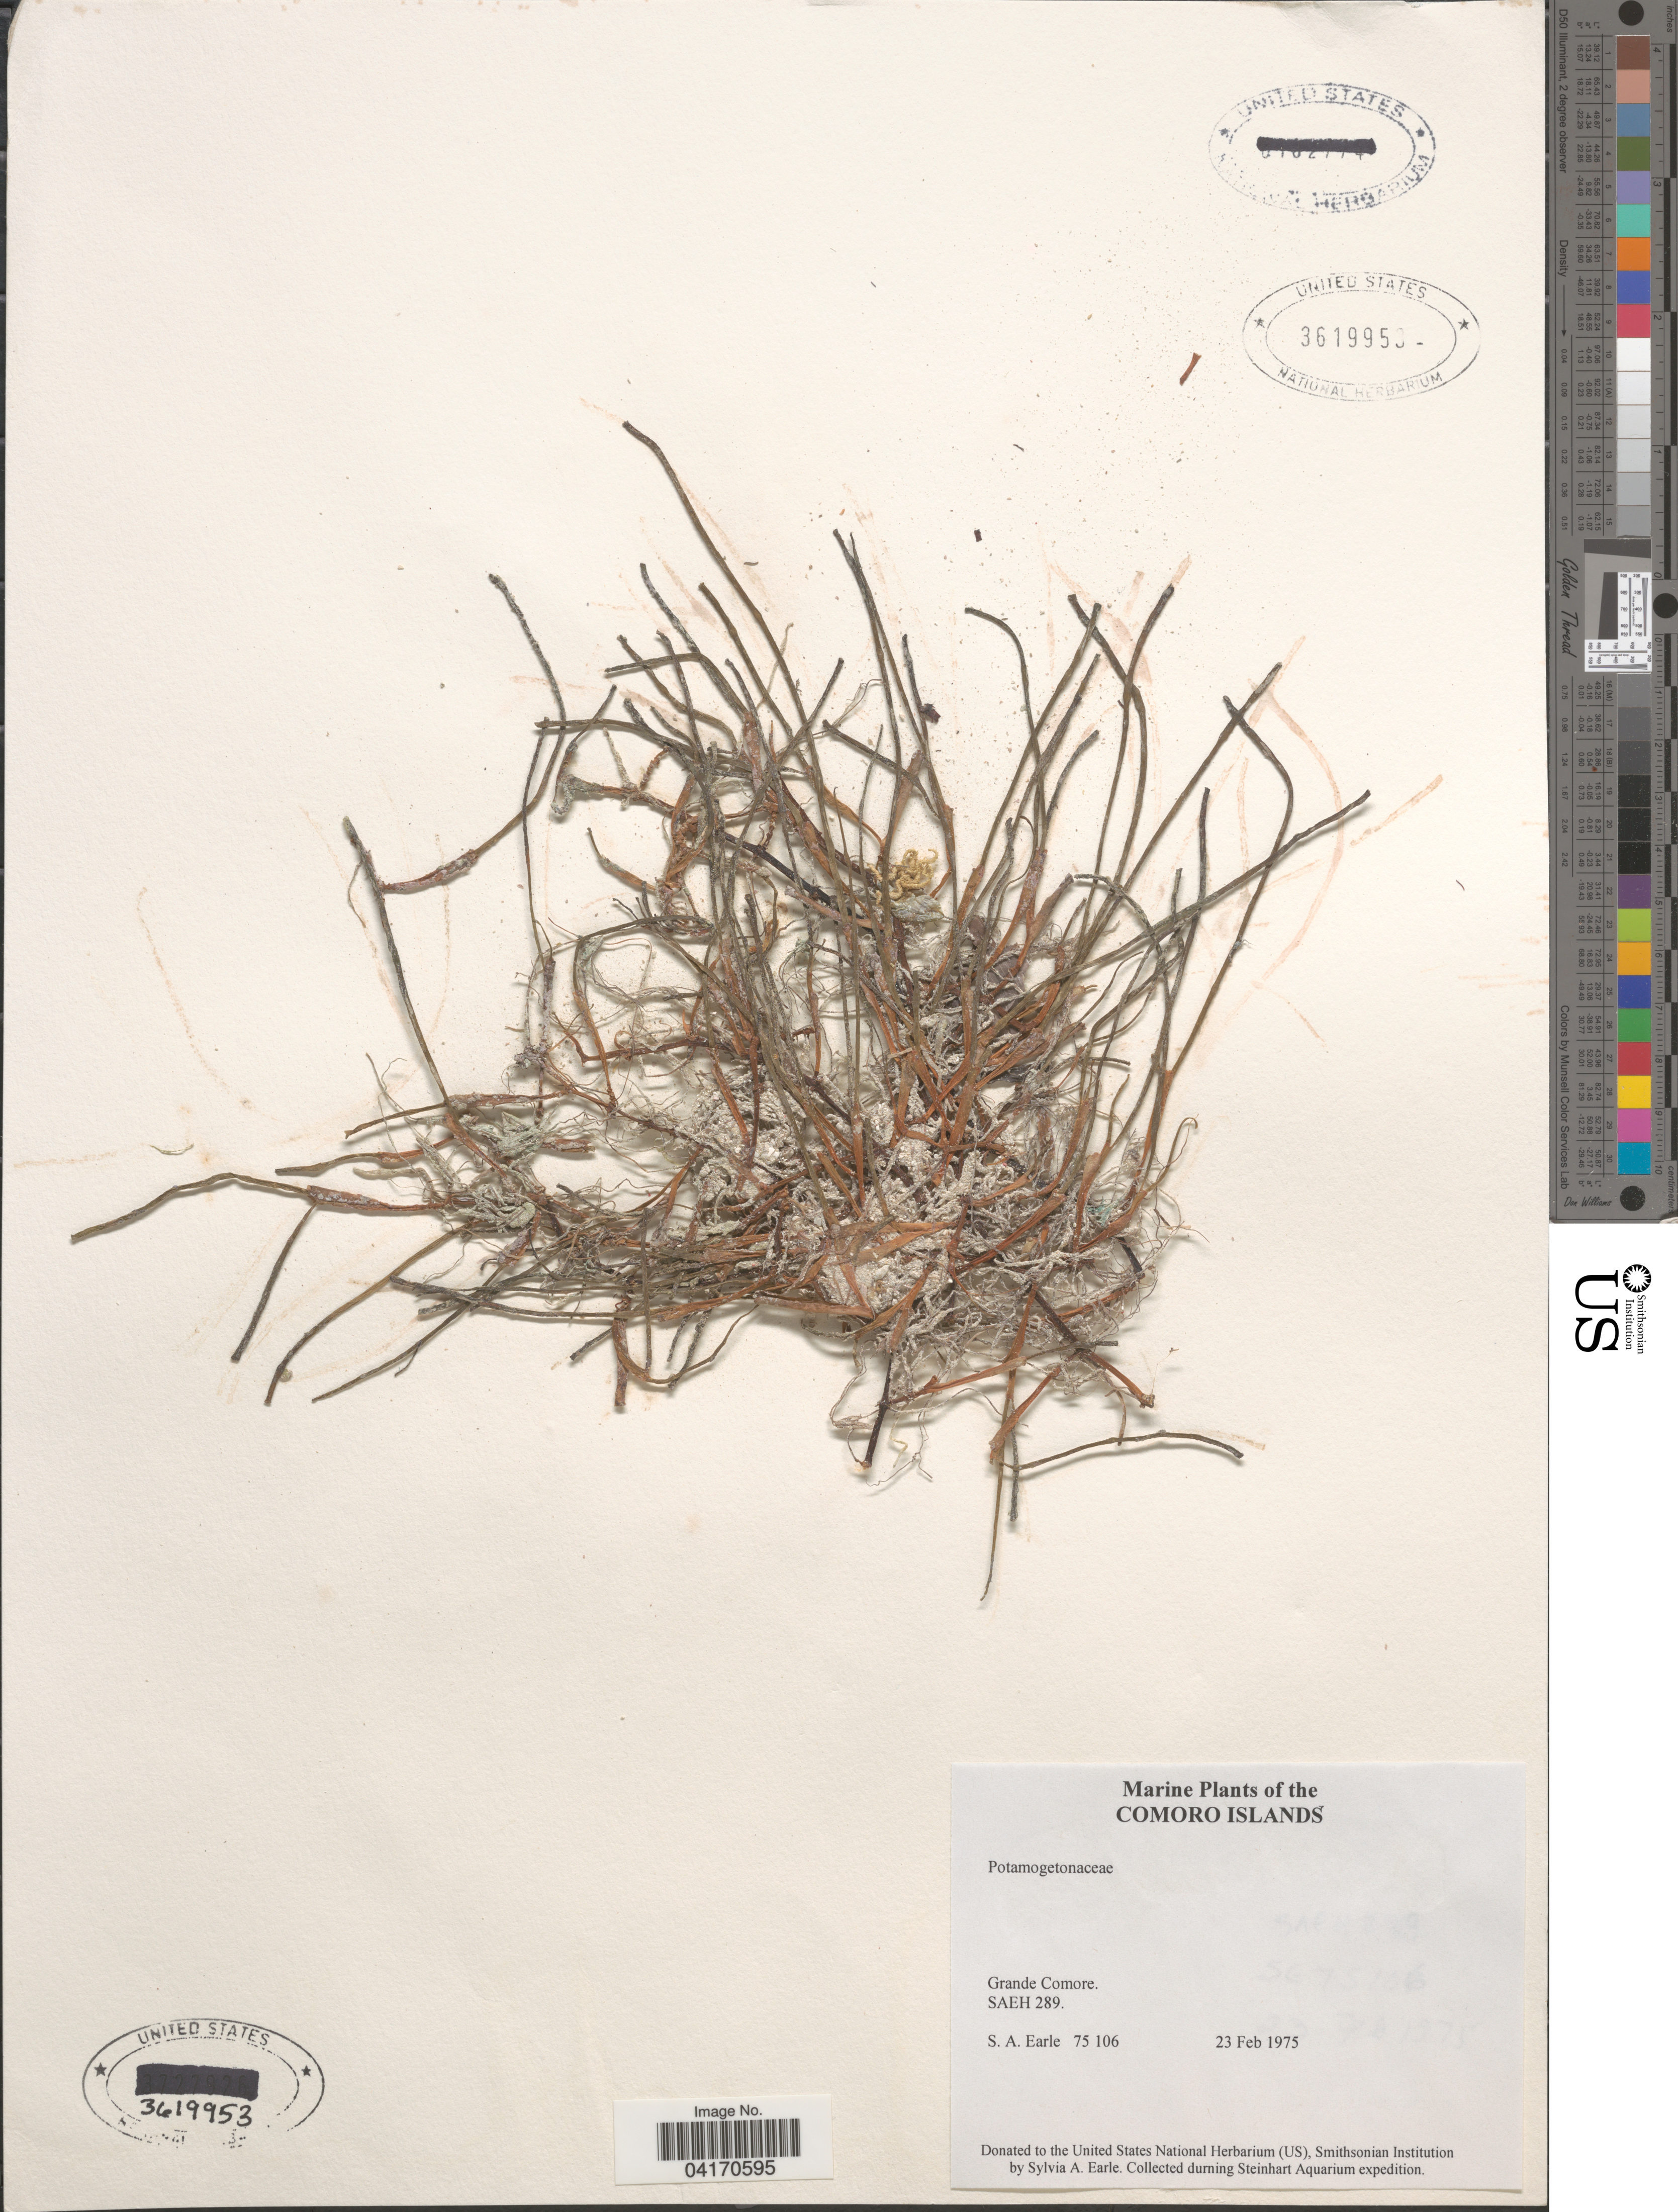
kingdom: Plantae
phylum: Tracheophyta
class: Liliopsida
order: Alismatales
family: Potamogetonaceae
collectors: S. A. Earle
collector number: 75106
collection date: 1975-02-23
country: Comoros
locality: Comoro Islands. Grande Comore. SAEH 289.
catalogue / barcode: US 3619953